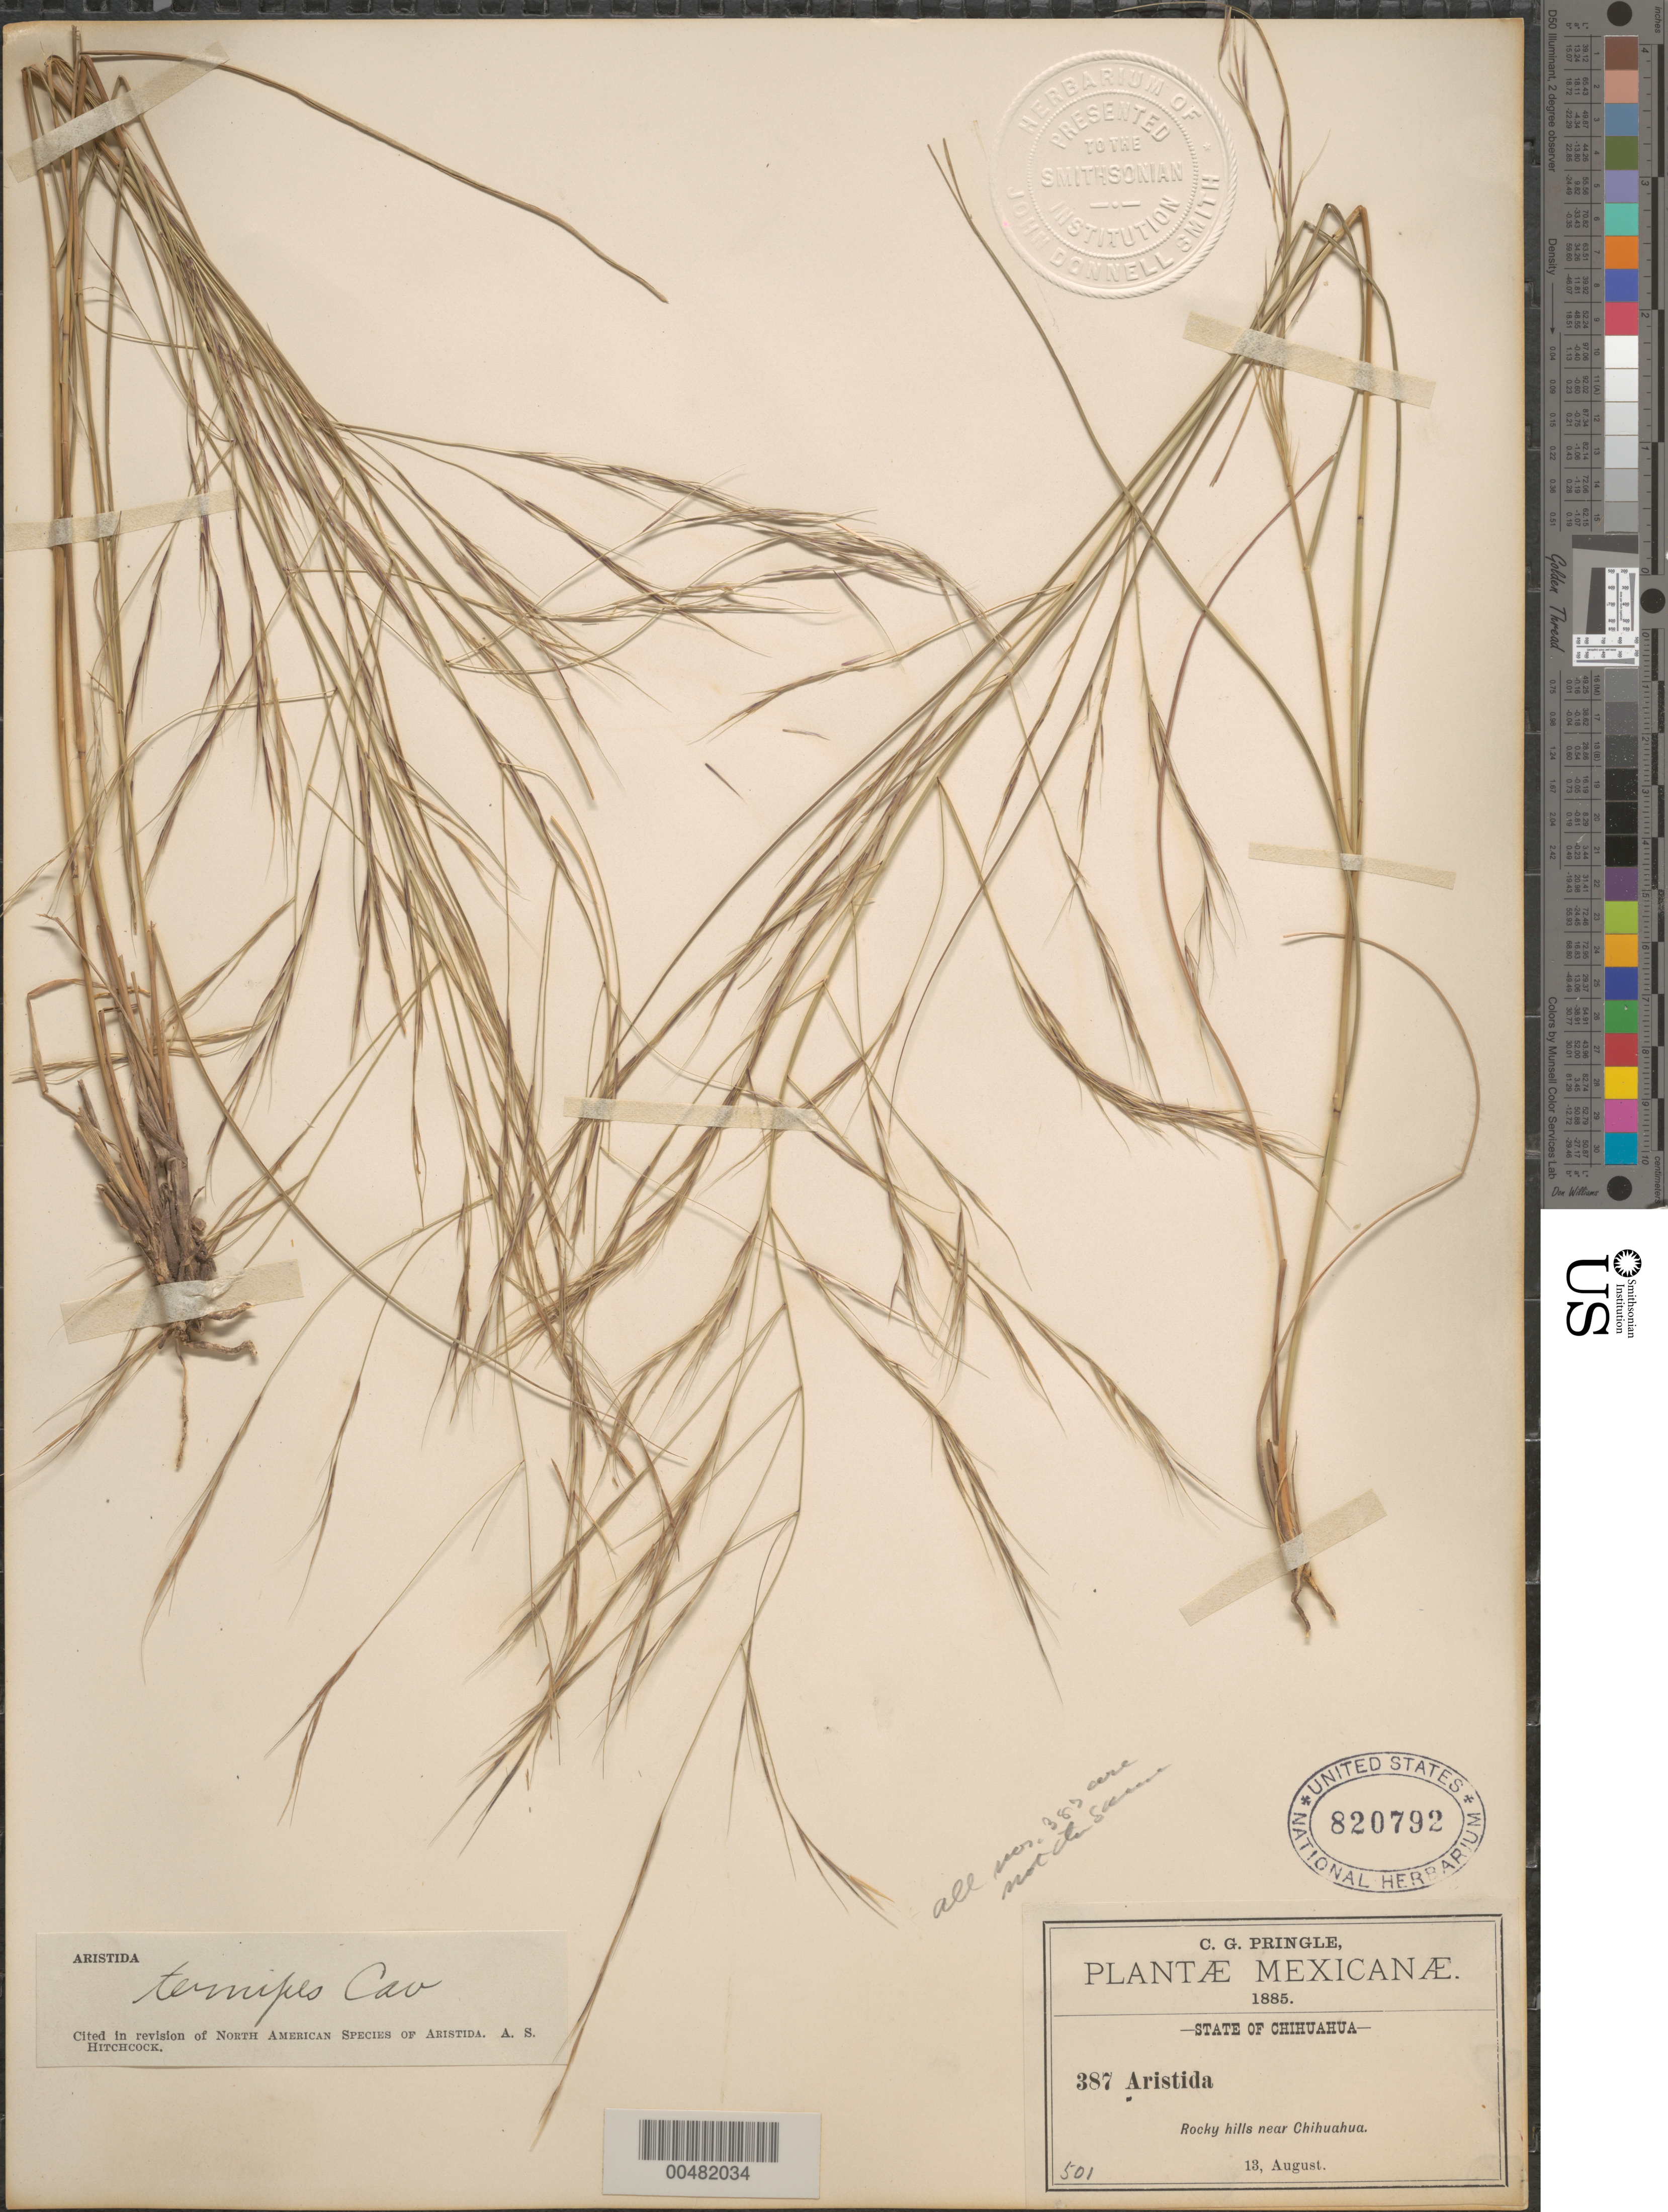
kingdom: Plantae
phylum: Tracheophyta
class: Liliopsida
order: Poales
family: Poaceae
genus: Aristida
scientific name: Aristida ternipes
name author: Cav.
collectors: C. G. Pringle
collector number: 387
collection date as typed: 13 Aug 1885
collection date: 1885-08-13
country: Mexico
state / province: Chihuahua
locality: Near Chihuahua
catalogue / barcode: US 820792